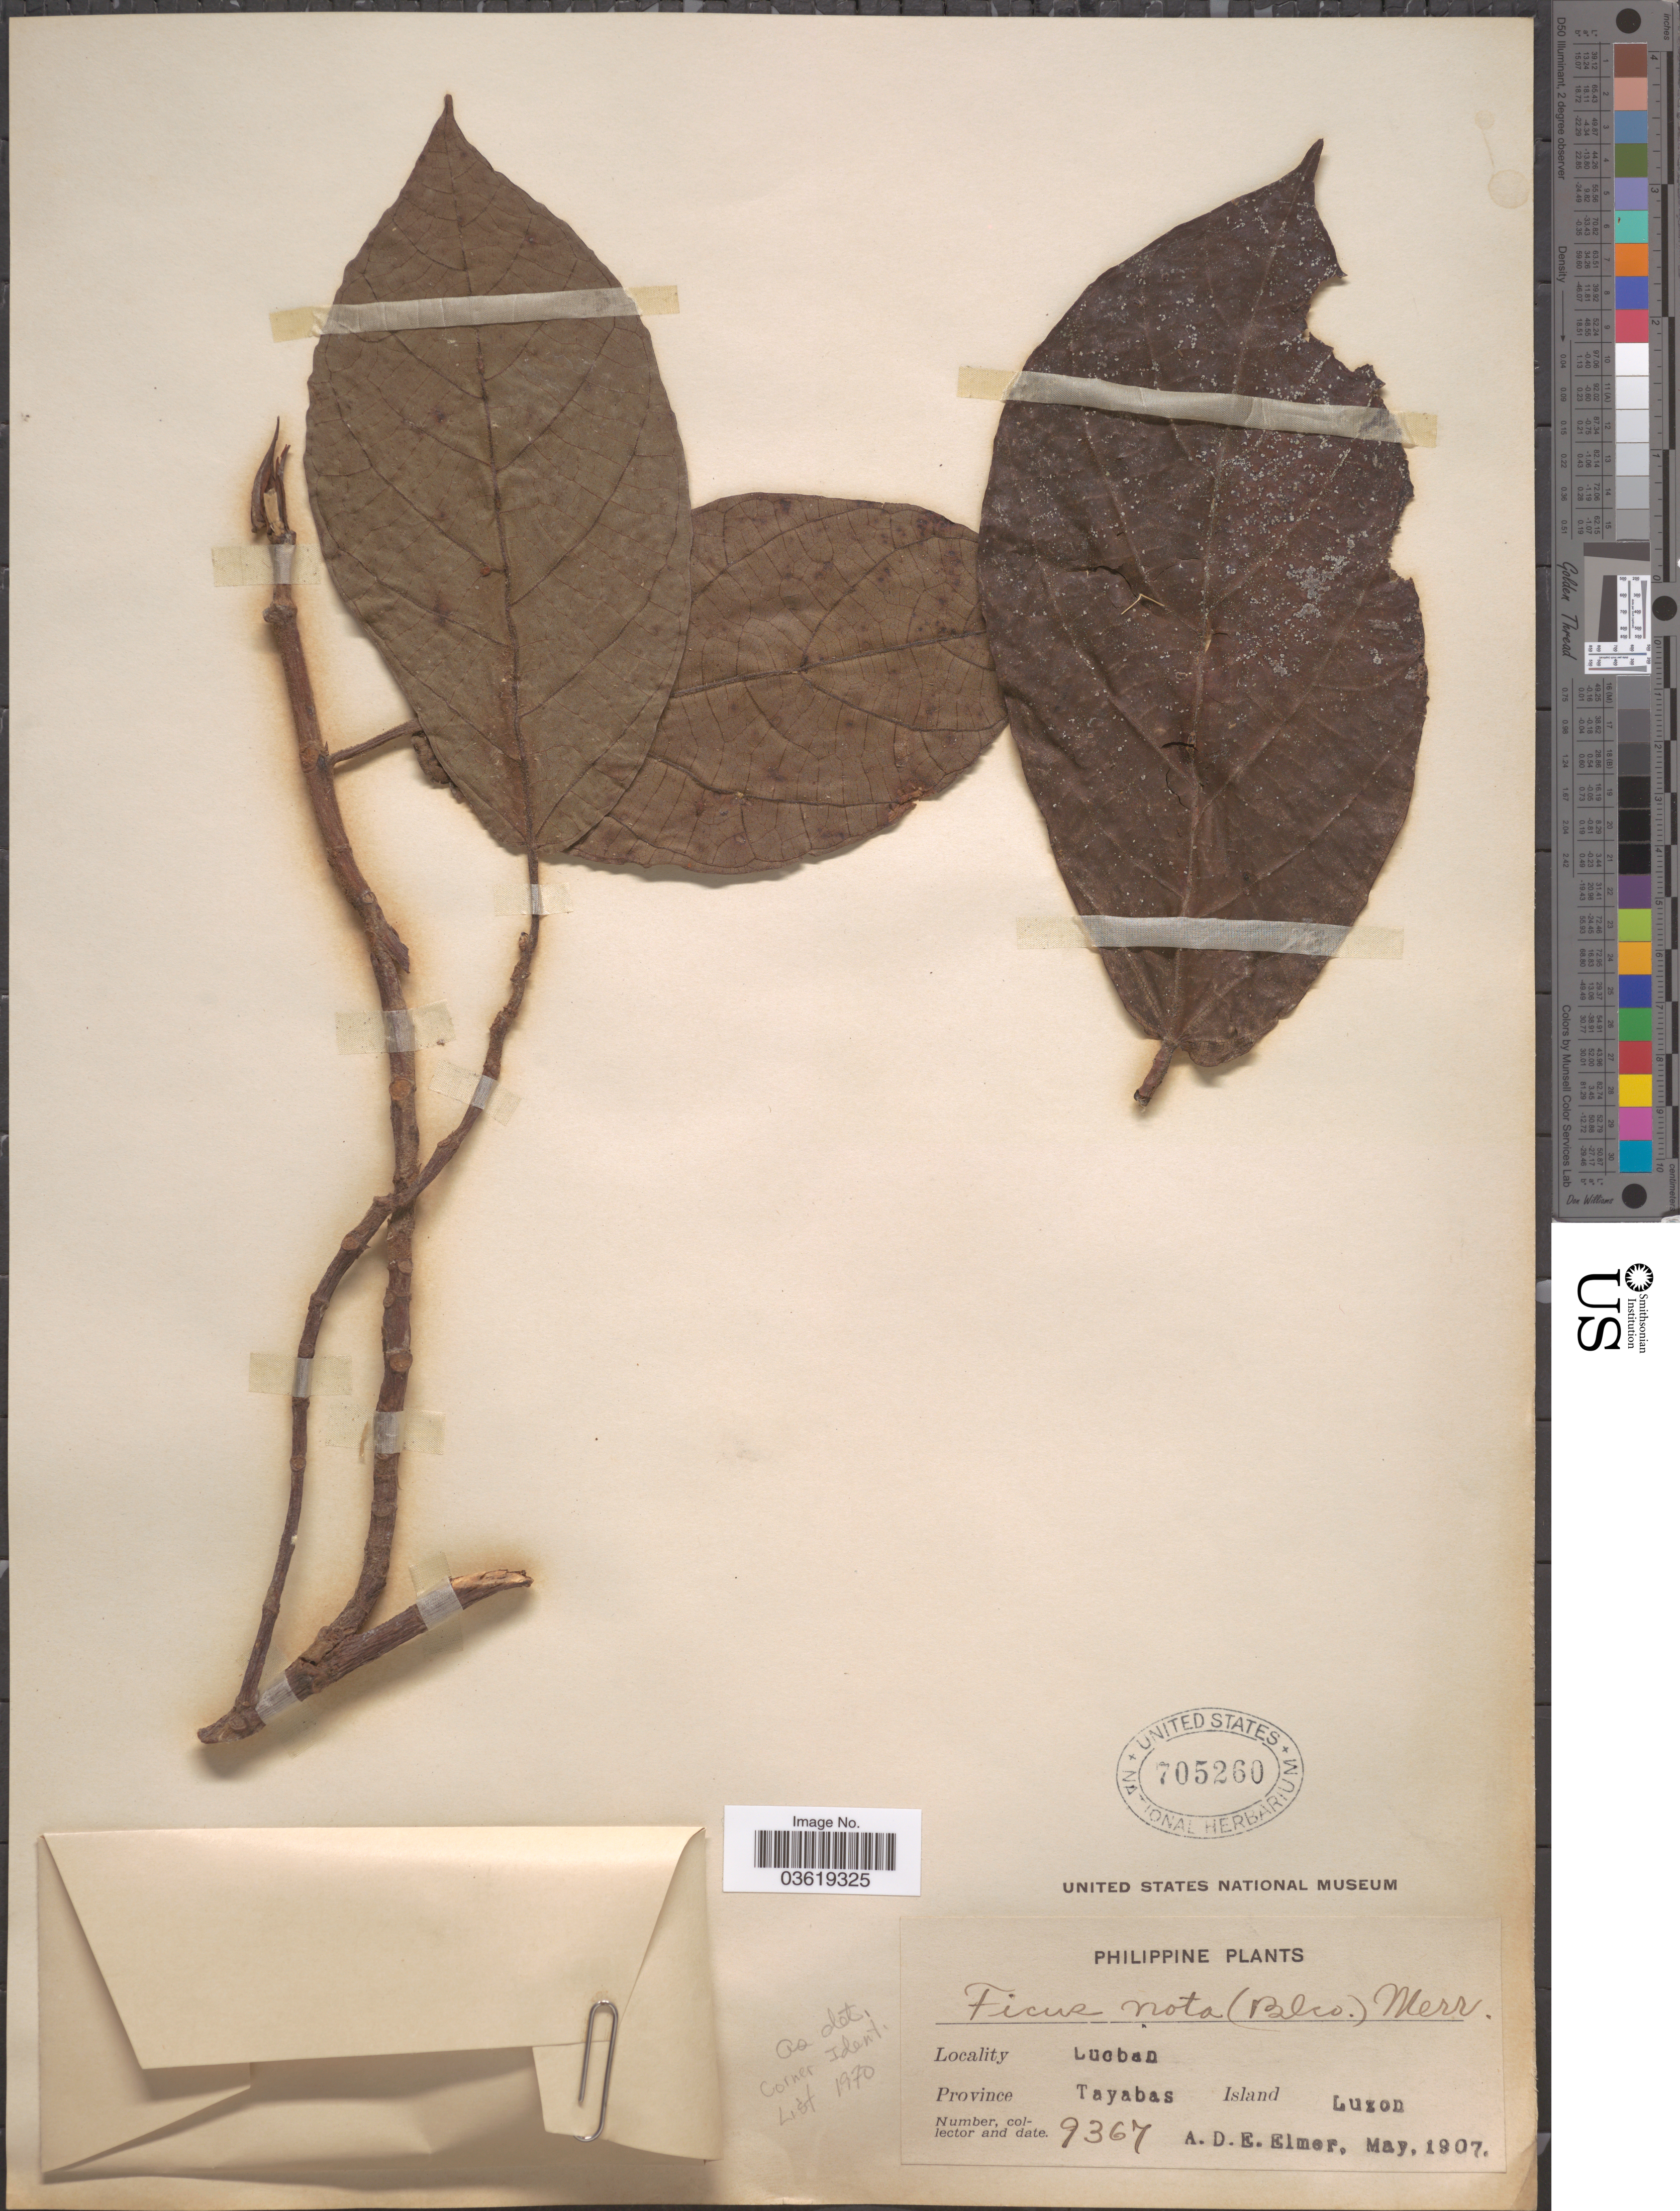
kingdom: Plantae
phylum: Tracheophyta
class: Magnoliopsida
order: Rosales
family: Moraceae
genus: Ficus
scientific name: Ficus nota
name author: (C.E. Blanco) Merr.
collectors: A. D. E. Elmer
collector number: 9367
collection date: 1907-05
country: Philippines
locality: Lucban, Province Tayabas, Island Luzon.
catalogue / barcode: US 705260